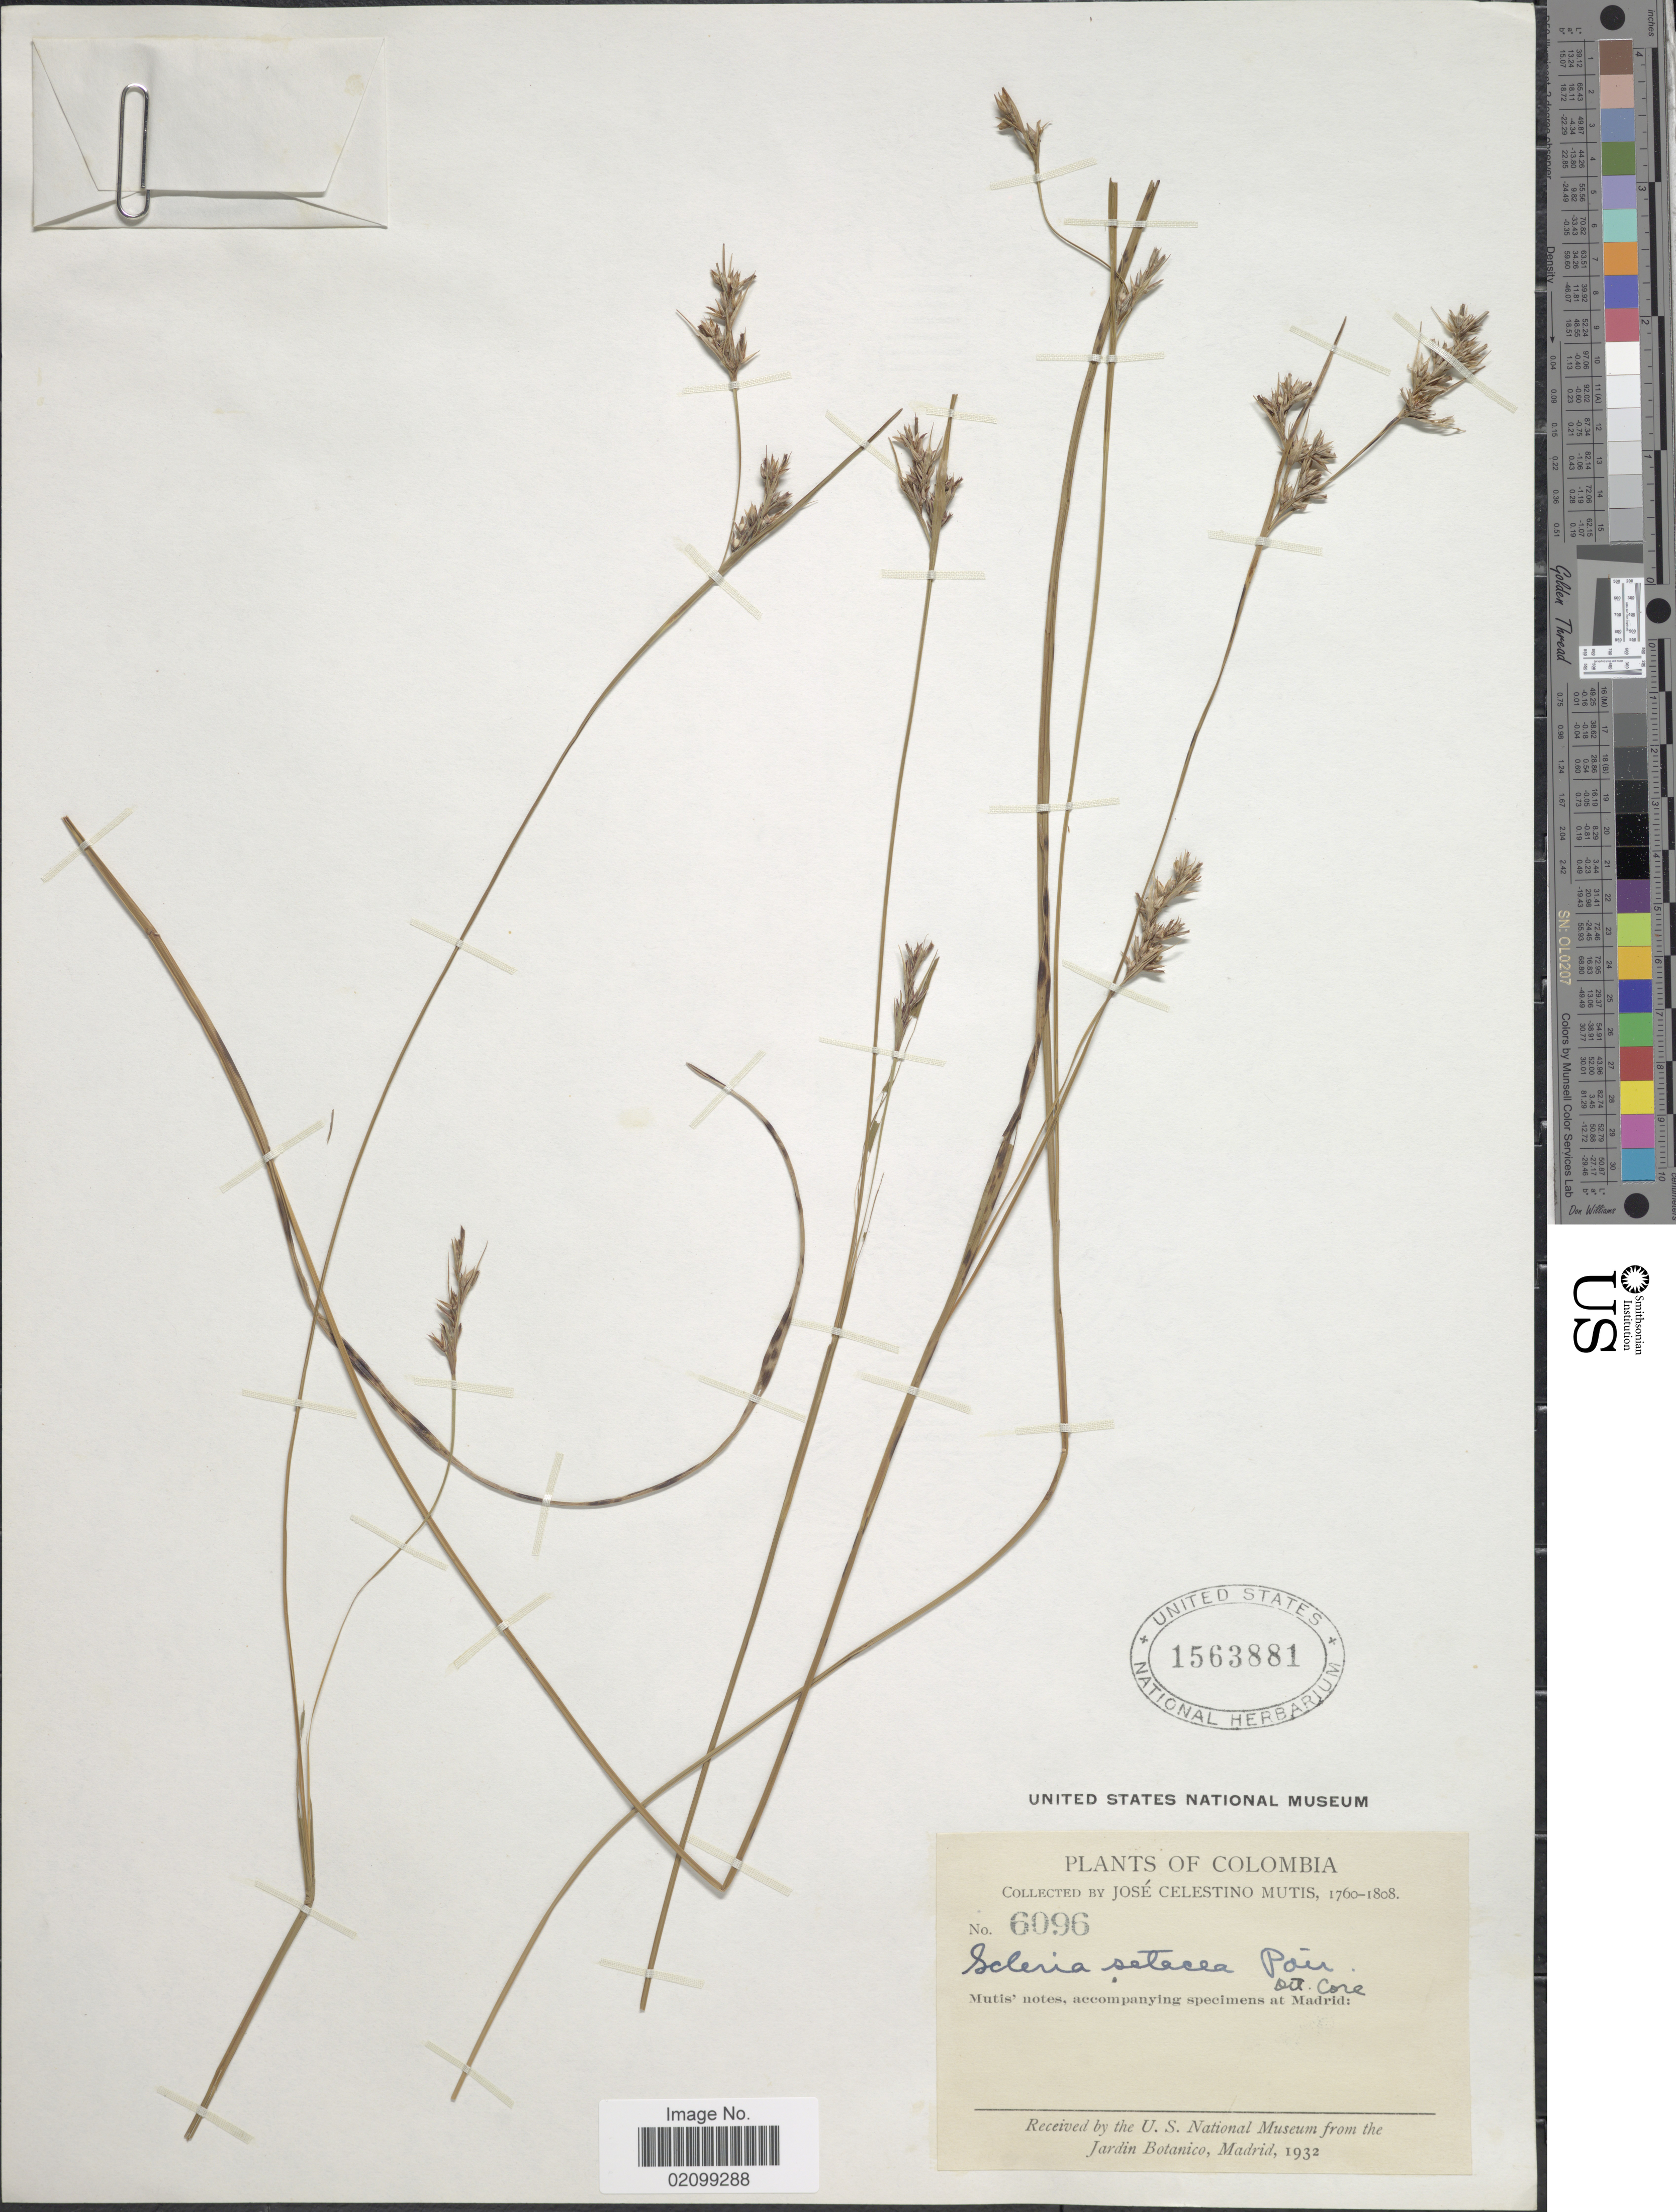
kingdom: Plantae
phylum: Tracheophyta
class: Liliopsida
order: Poales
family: Cyperaceae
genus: Scleria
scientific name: Scleria muehlenbergii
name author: Steud.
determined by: Strong, Mark T., (BOT), Smithsonian Institution - National Museum of Natural History (UNITED STATES)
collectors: J. C. B. Mutis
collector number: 6096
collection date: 1760/1808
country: Colombia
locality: Colombia.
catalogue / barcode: US 1563881